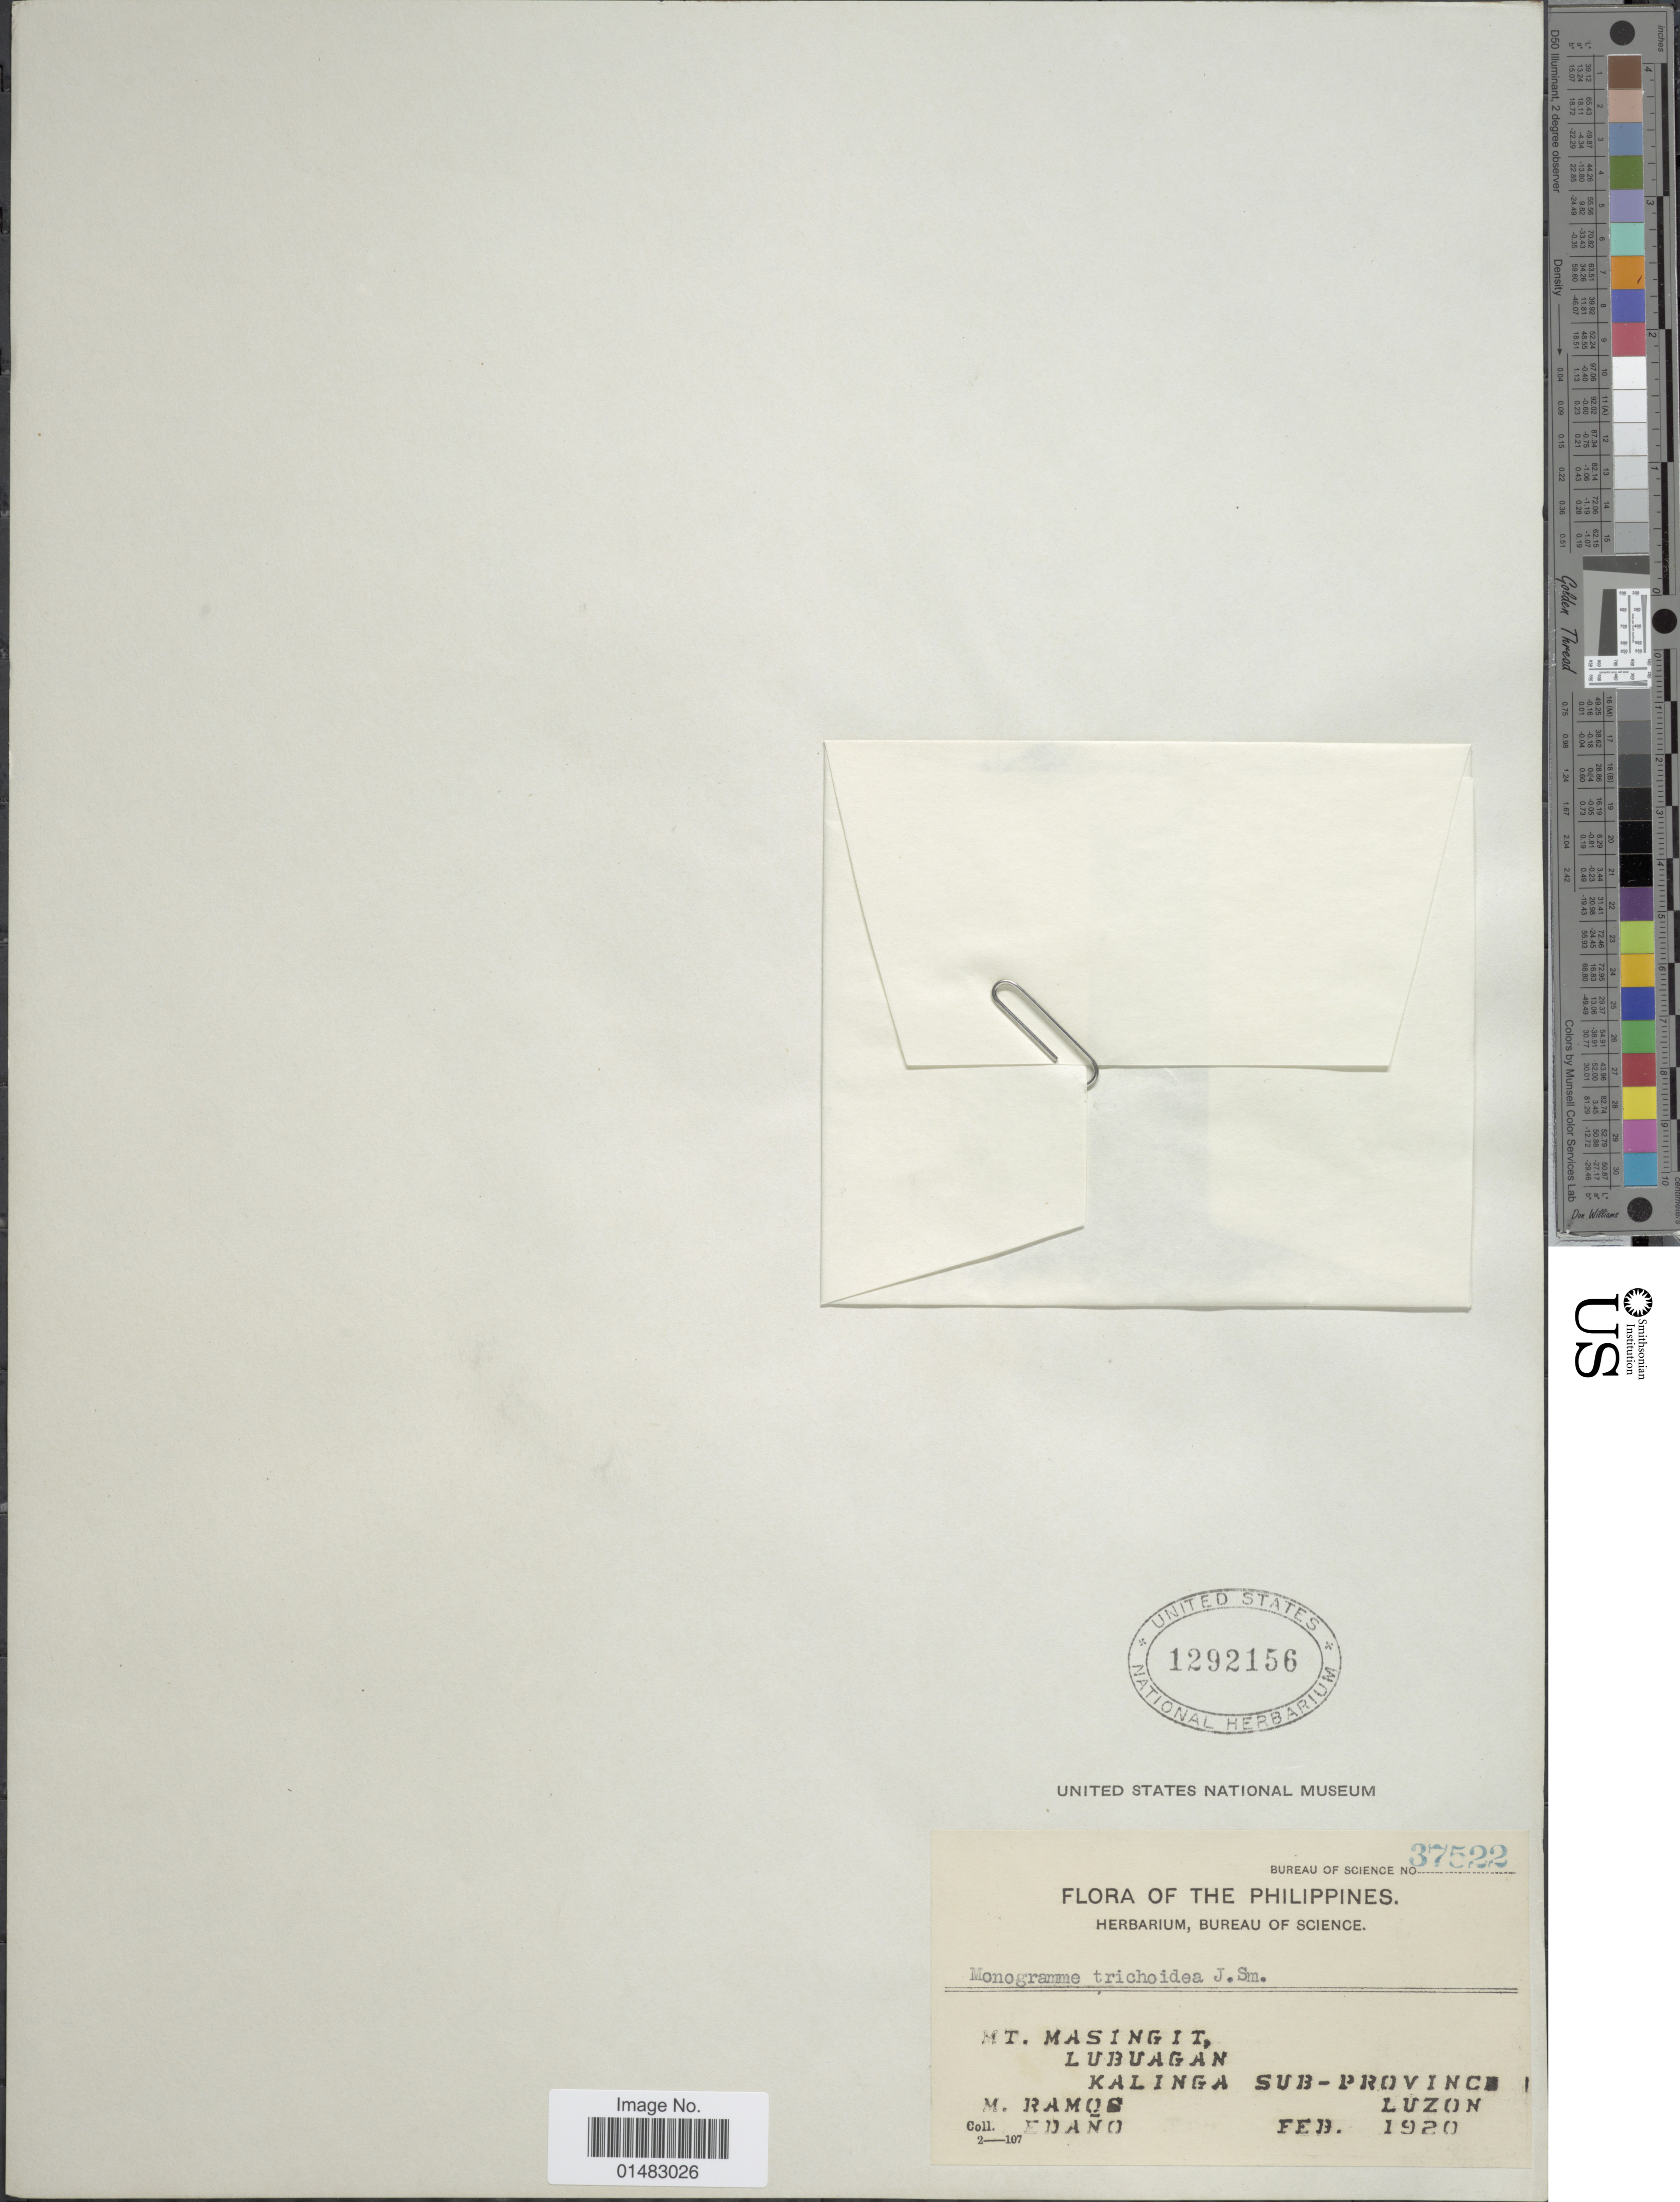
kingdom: Plantae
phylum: Tracheophyta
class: Polypodiopsida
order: Polypodiales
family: Pteridaceae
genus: Monogramma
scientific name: Monogramma trichoidea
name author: (Fée) Hook. & Baker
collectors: M. Ramos & -. Edano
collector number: Bureau of Science 37522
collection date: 1920-02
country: Philippines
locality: Mt. Masingit, Lubuagan, Kalinga Sub-Province, Luzon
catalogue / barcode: US 1292156